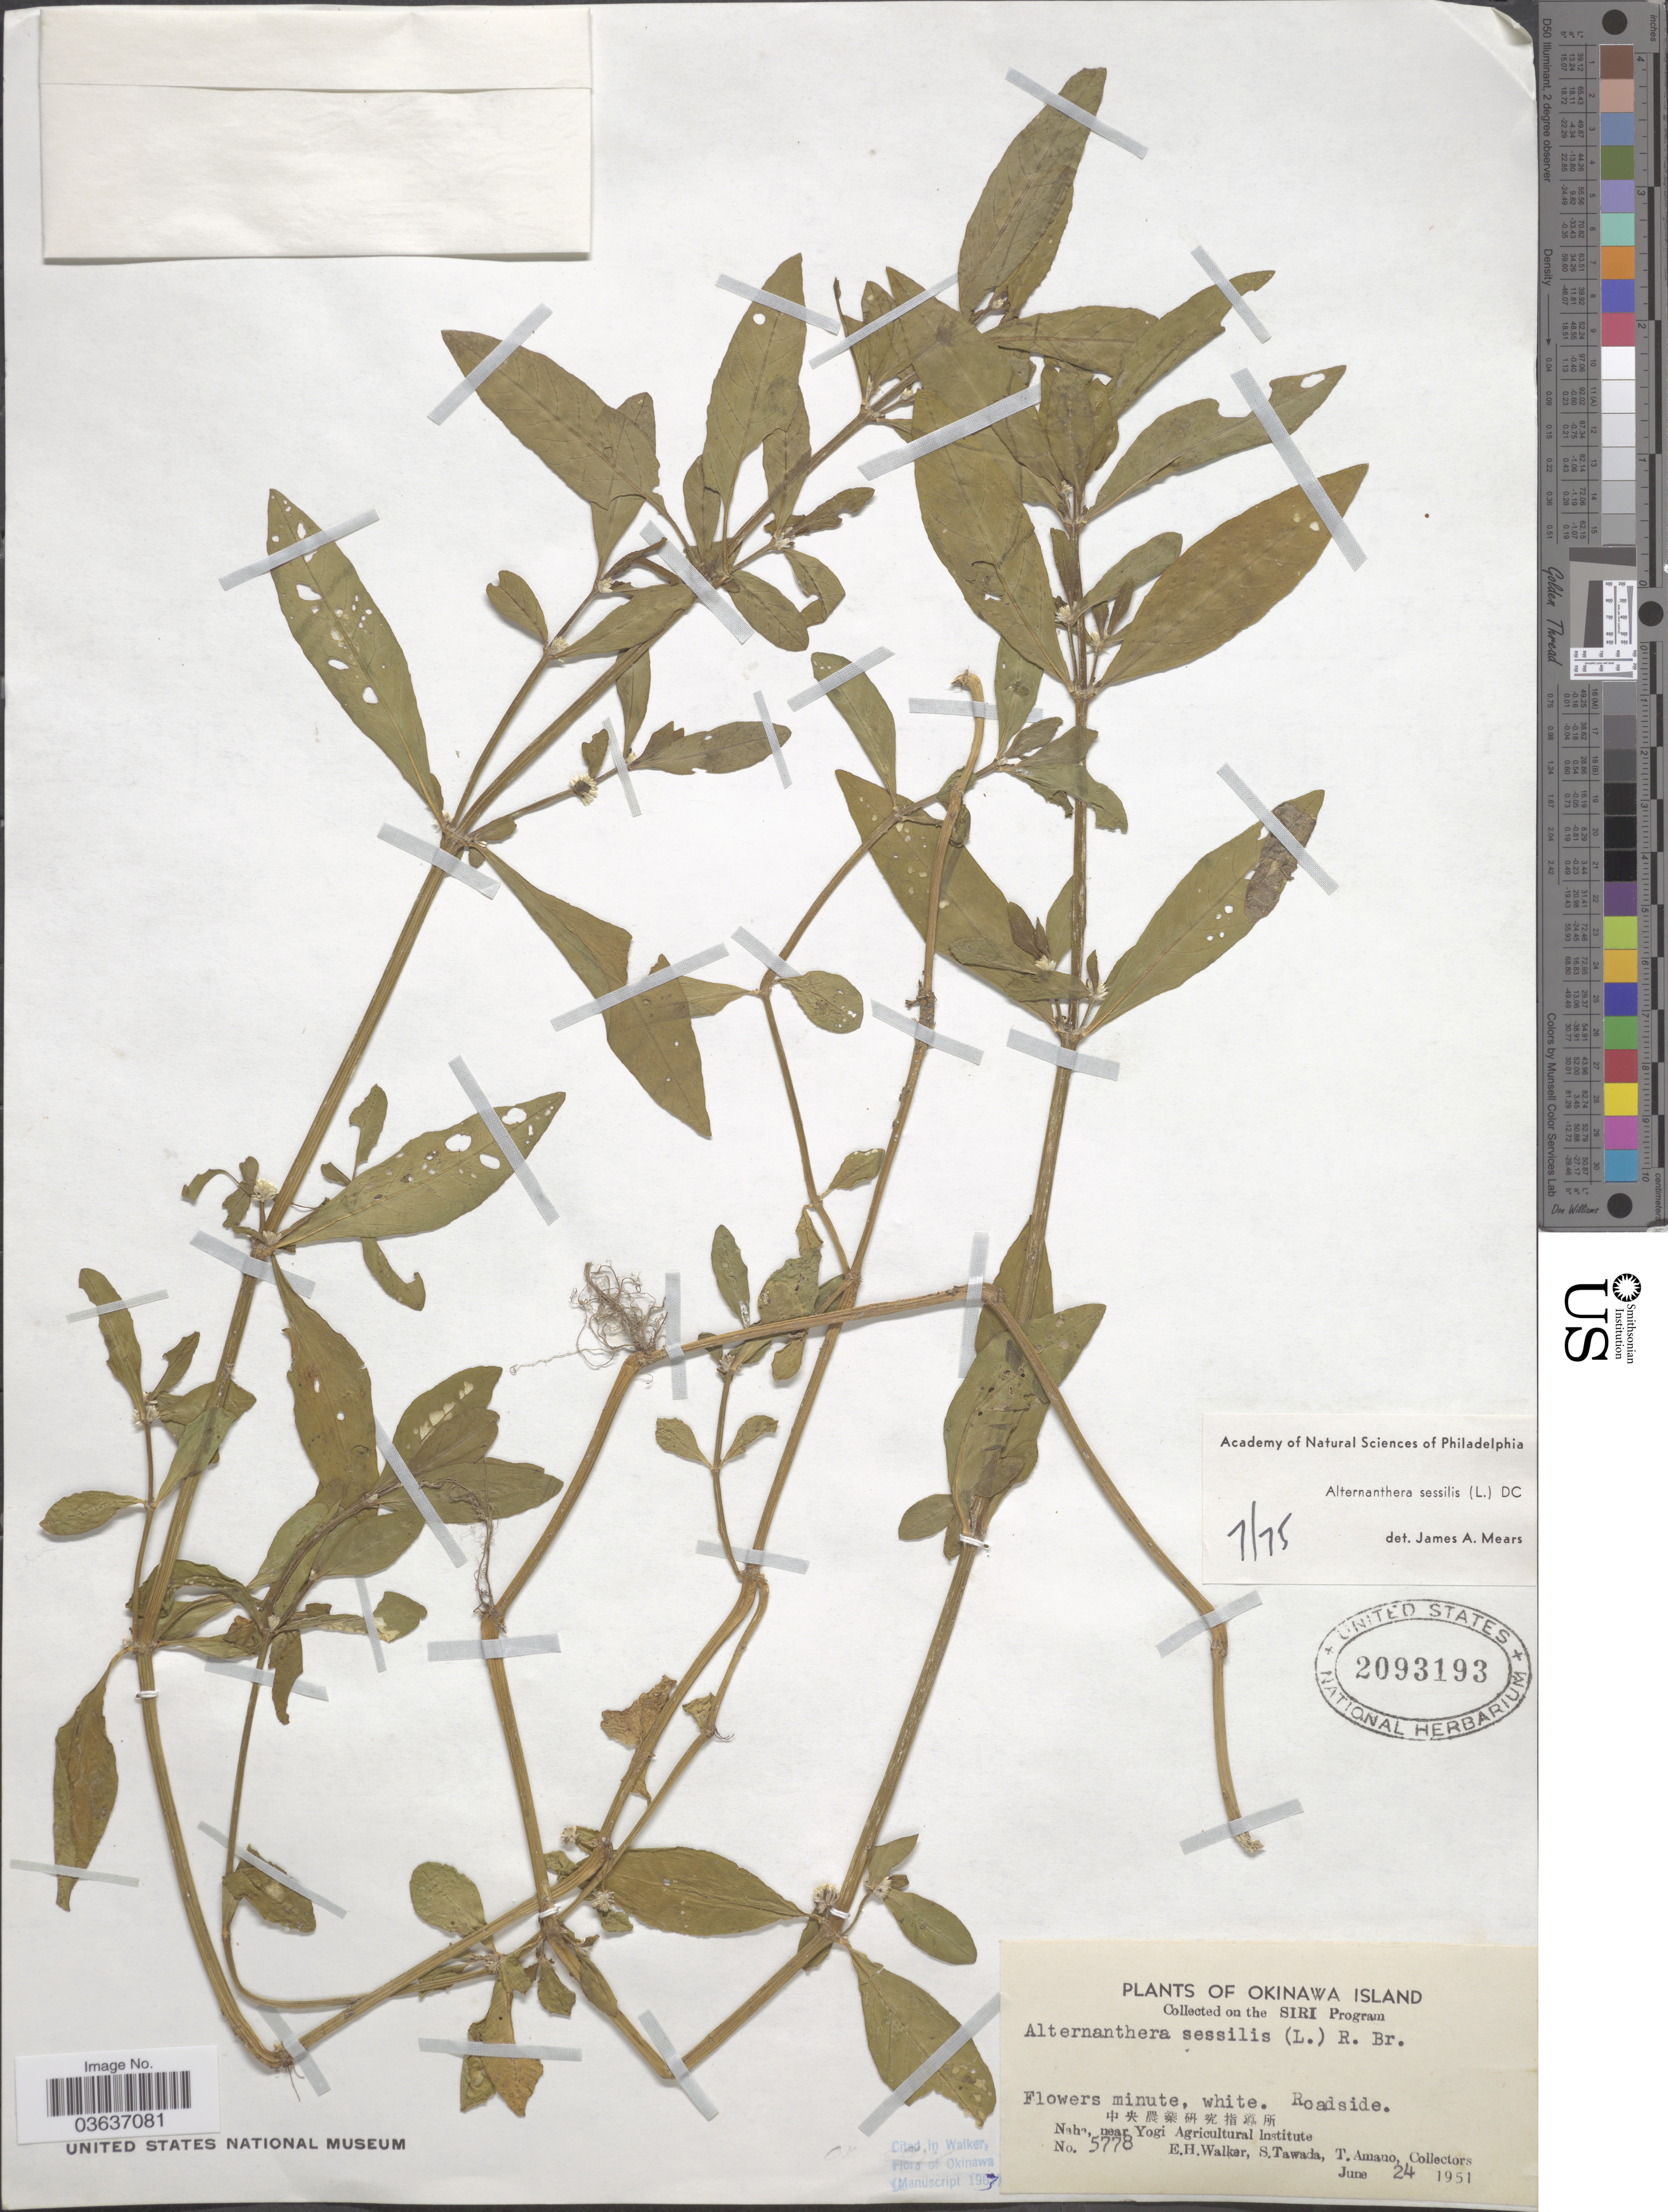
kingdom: Plantae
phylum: Tracheophyta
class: Magnoliopsida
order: Caryophyllales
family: Amaranthaceae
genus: Alternanthera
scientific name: Alternanthera sessilis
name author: (L.) DC.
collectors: E. H. Walker, S. Tawada & T. Amano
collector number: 5778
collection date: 1951-06-24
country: Japan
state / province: Okinawa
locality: Okinawa Island. Roadside. Naha, near Yogi Agriculture Insitute.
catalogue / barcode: US 2093193